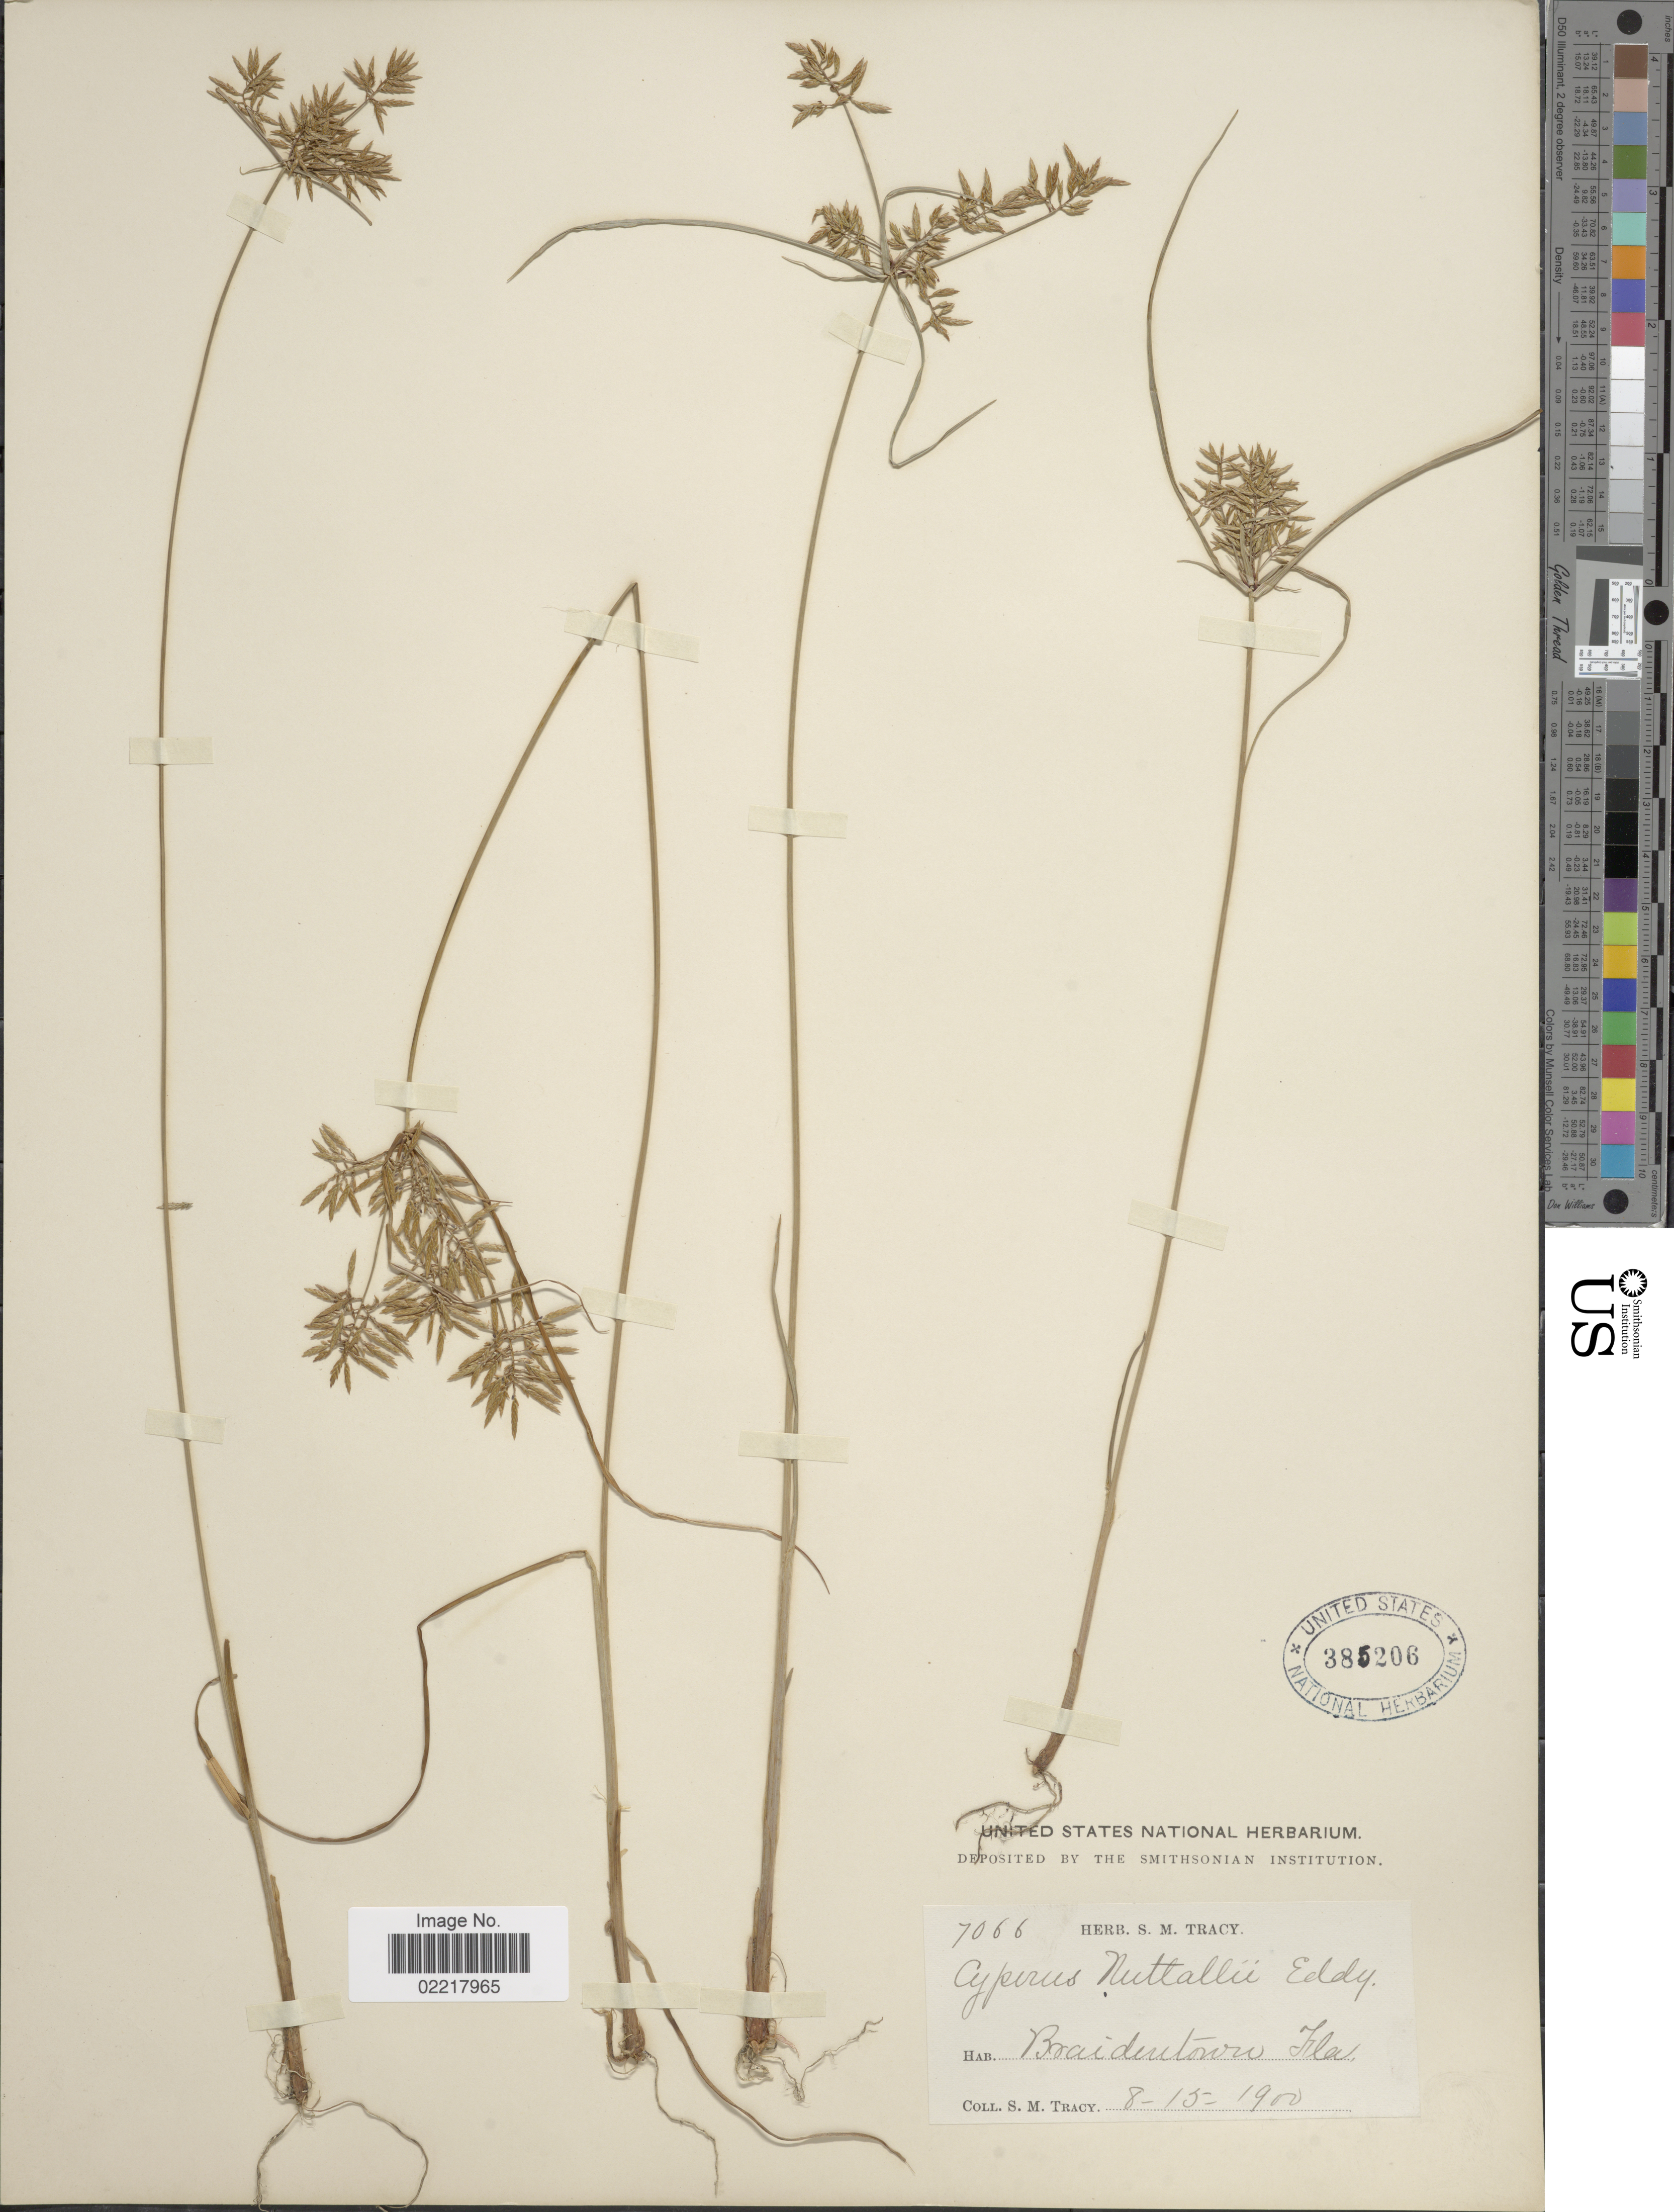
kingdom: Plantae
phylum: Tracheophyta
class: Liliopsida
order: Poales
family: Cyperaceae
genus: Cyperus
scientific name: Cyperus polystachyos var. texensis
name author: (Torr.) Fernald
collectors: S. M. Tracy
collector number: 7066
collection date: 1900-08-15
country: United States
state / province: Florida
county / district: Manatee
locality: Braidentown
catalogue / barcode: US 385206